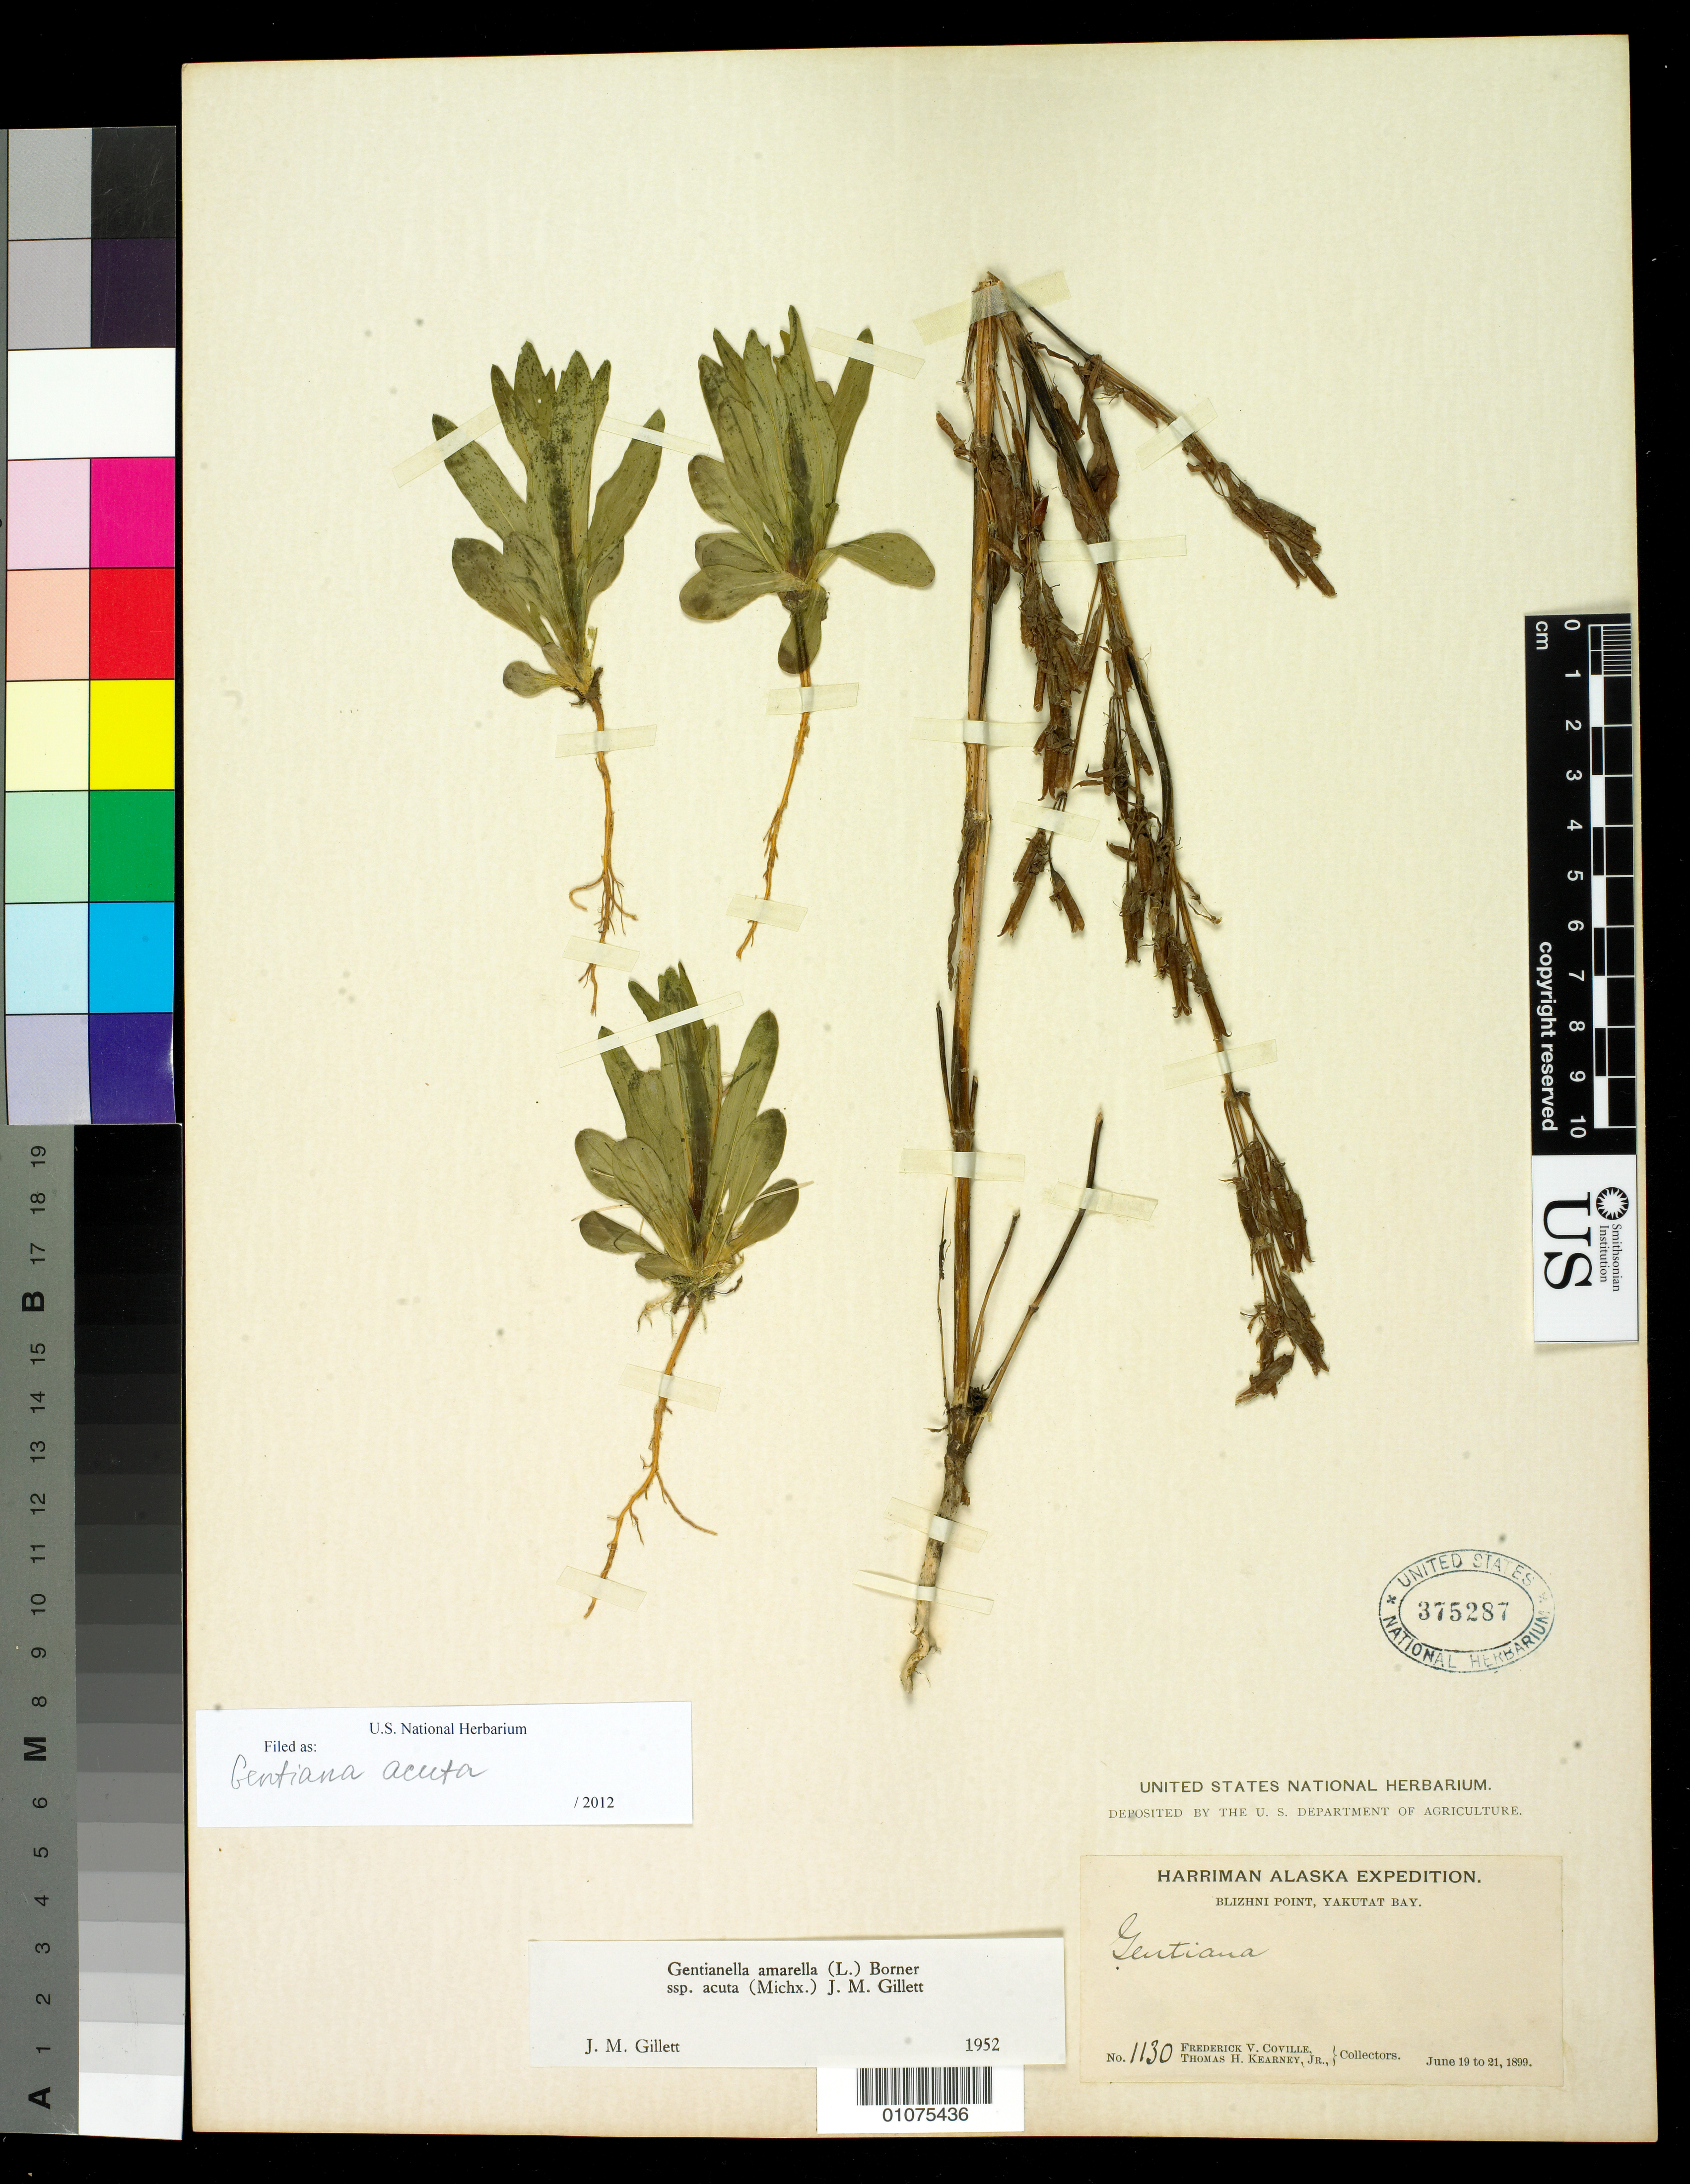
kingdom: Plantae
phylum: Tracheophyta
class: Magnoliopsida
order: Gentianales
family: Gentianaceae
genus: Gentiana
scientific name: Gentiana acuta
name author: Michx.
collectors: F. V. Coville & T. H. Kearney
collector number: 1130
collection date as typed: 19 Jun 1899 to 21 Jun 1899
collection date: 1899-06-19/1899-06-21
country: United States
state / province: Alaska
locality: Blizhni Point, Ykatan Bay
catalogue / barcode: US 375287